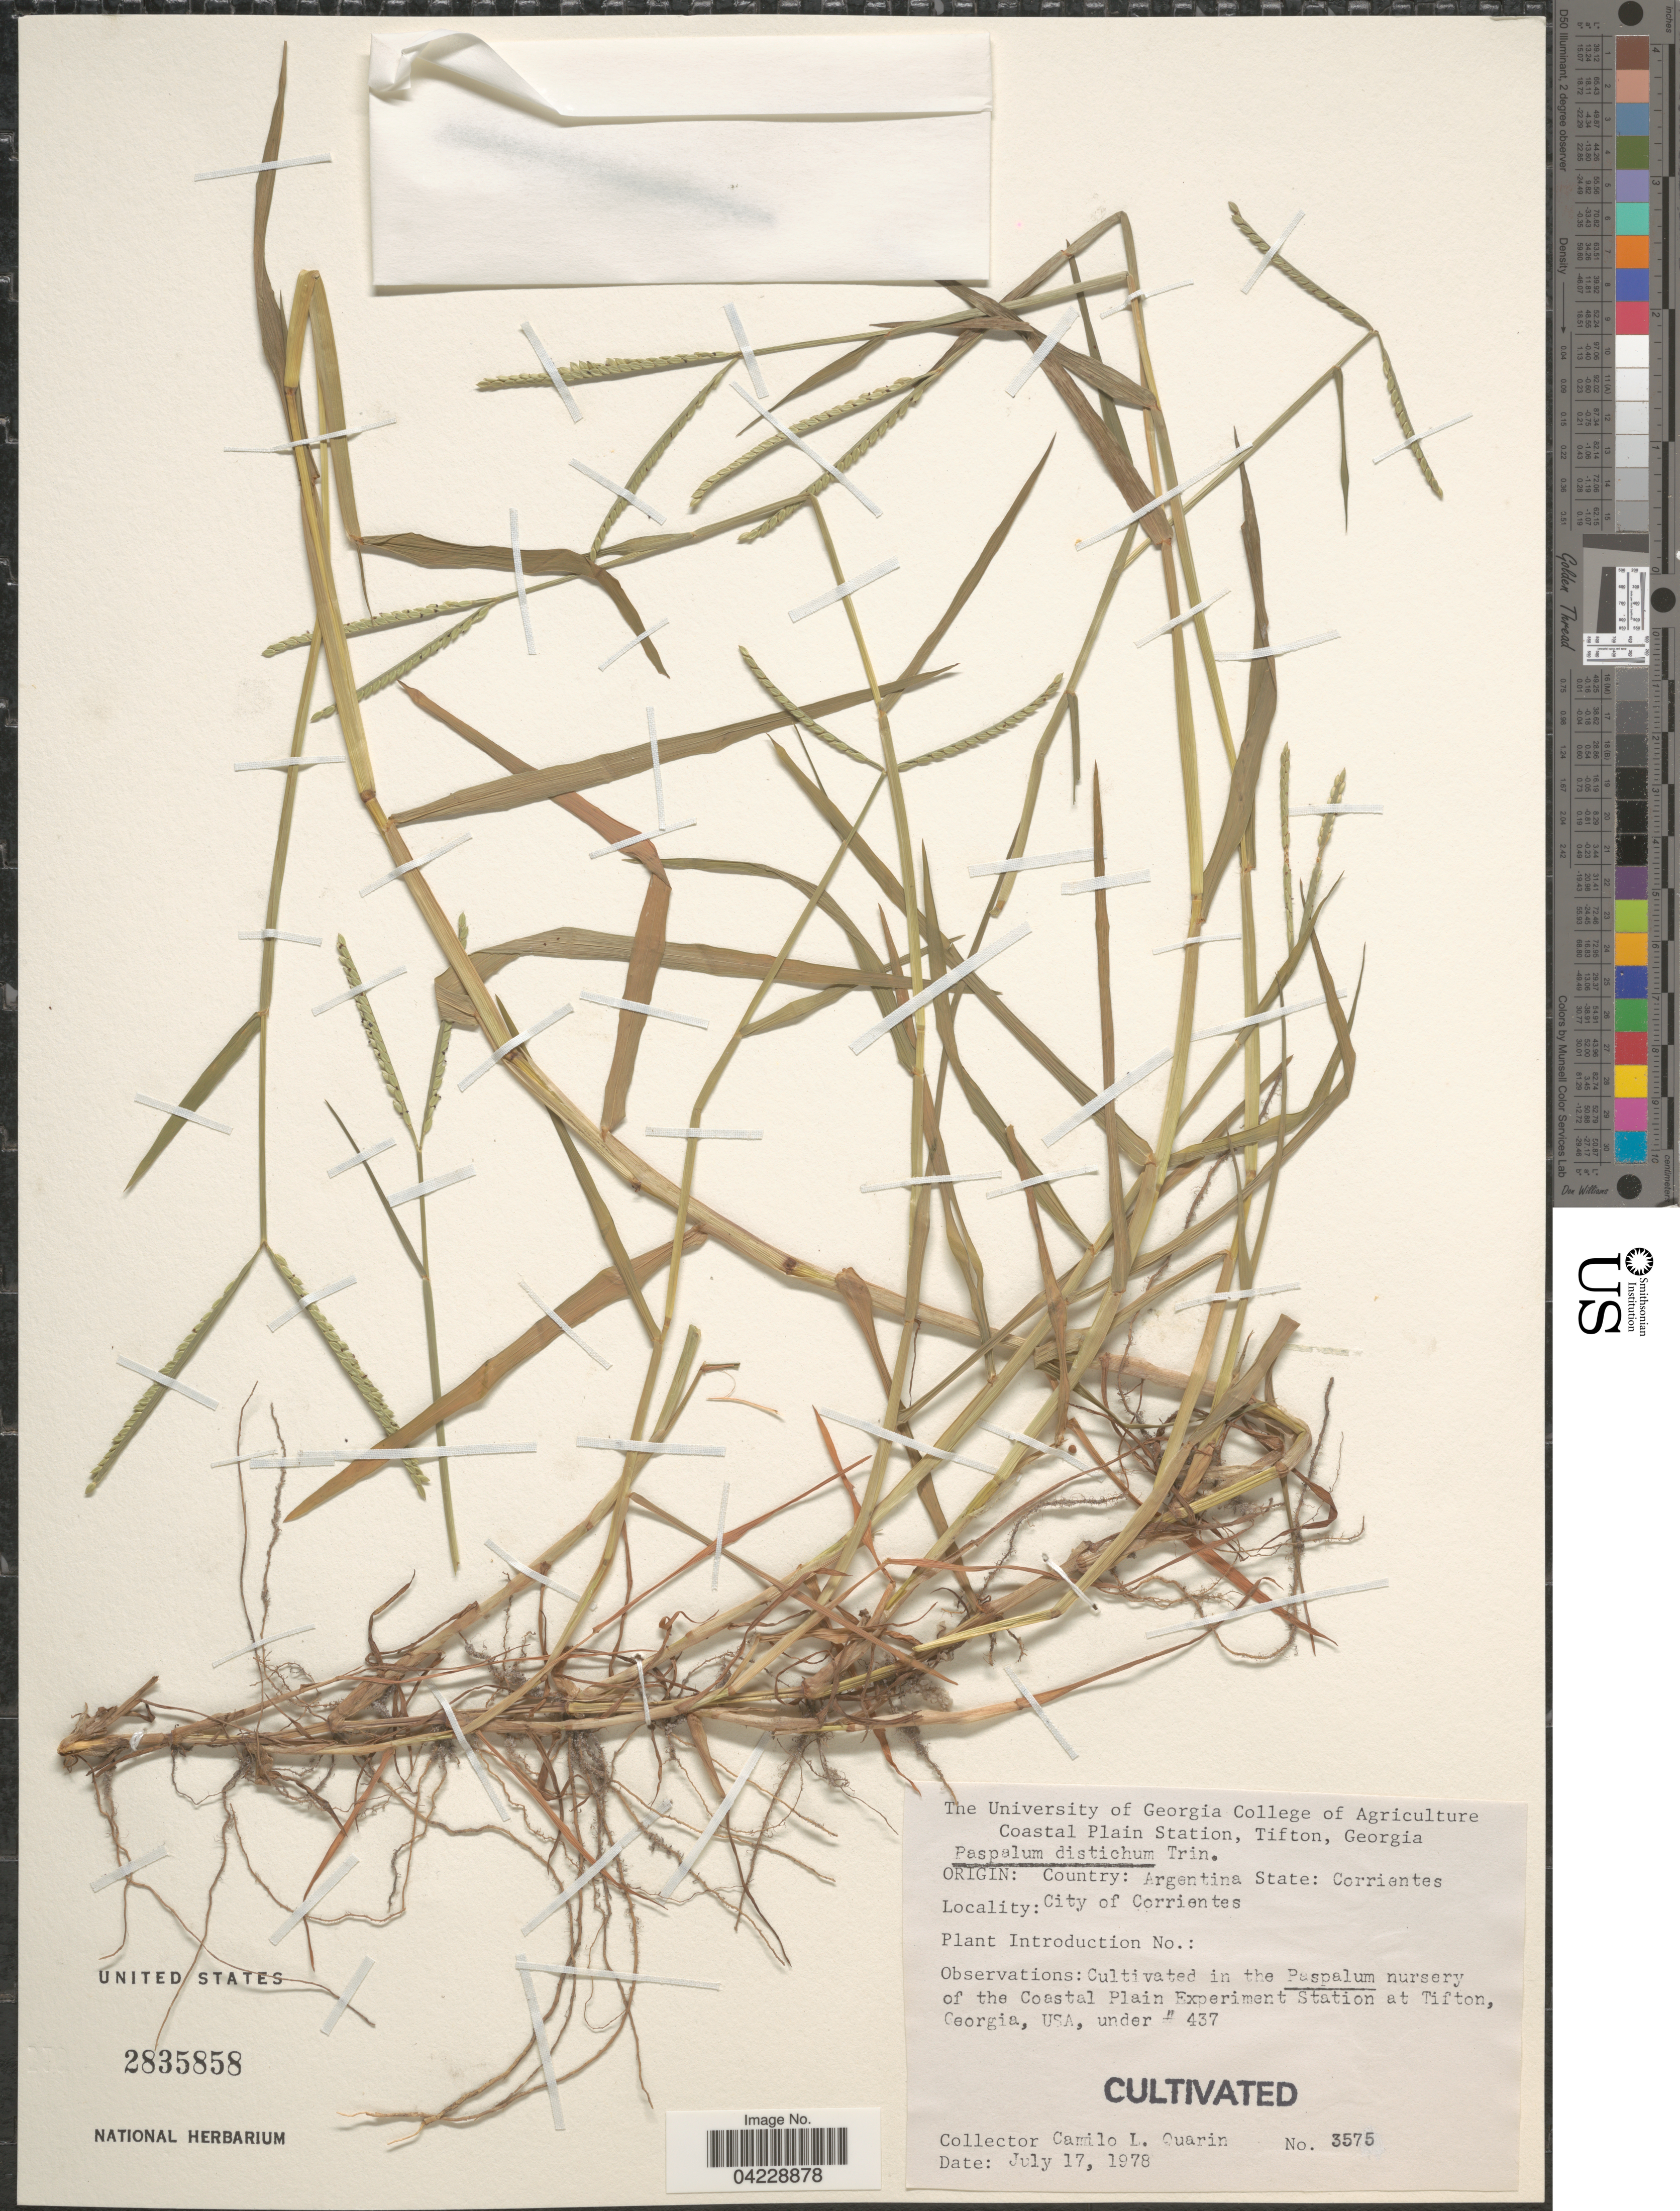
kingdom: Plantae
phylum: Tracheophyta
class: Liliopsida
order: Poales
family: Poaceae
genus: Paspalum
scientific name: Paspalum distichum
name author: L.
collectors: C. Quarin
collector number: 3575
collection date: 1978-07-17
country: United States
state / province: Georgia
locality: In the Paspalum nursery of the Coastal Plain Experiment Station at Tifton, under # 437.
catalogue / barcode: US 2835858